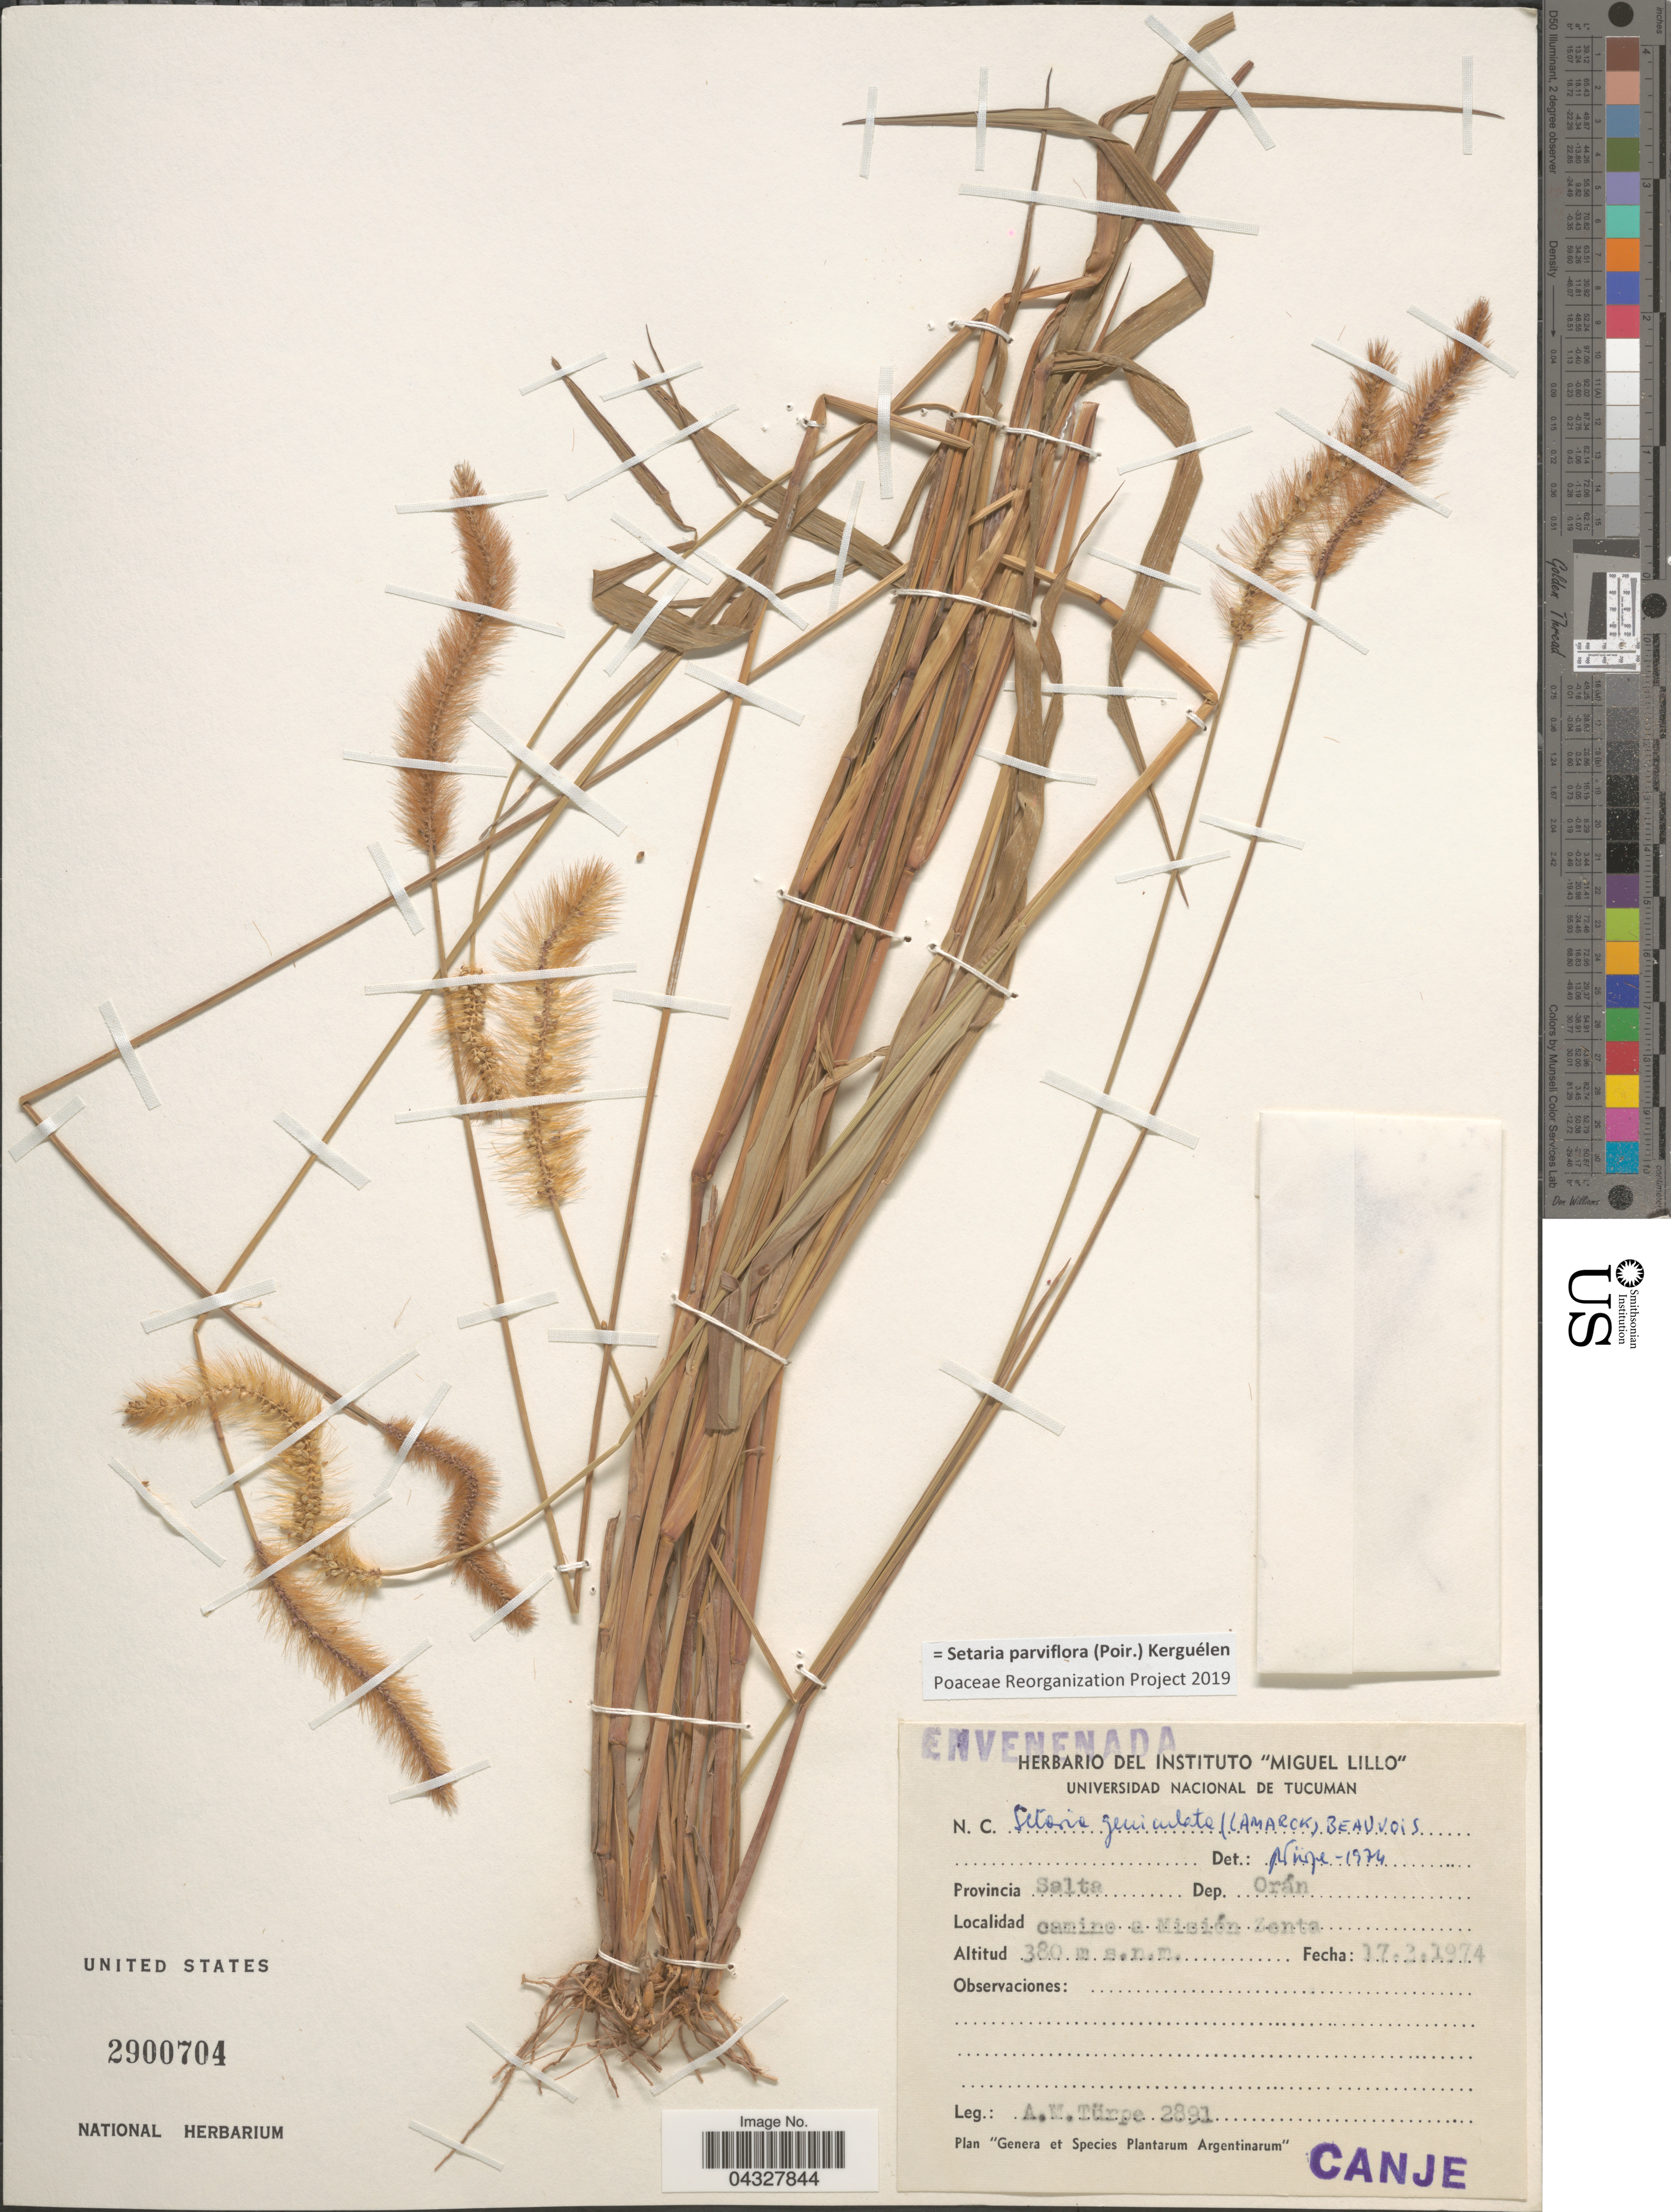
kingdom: Plantae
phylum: Tracheophyta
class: Liliopsida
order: Poales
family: Poaceae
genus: Setaria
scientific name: Setaria parviflora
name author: (Poir.) Kerguélen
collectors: A. Türpe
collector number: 2891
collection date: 1974-02-17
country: Argentina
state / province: Salta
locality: Dep. Orán. Camino a Misión Zenta.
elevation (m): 380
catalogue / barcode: US 2900704